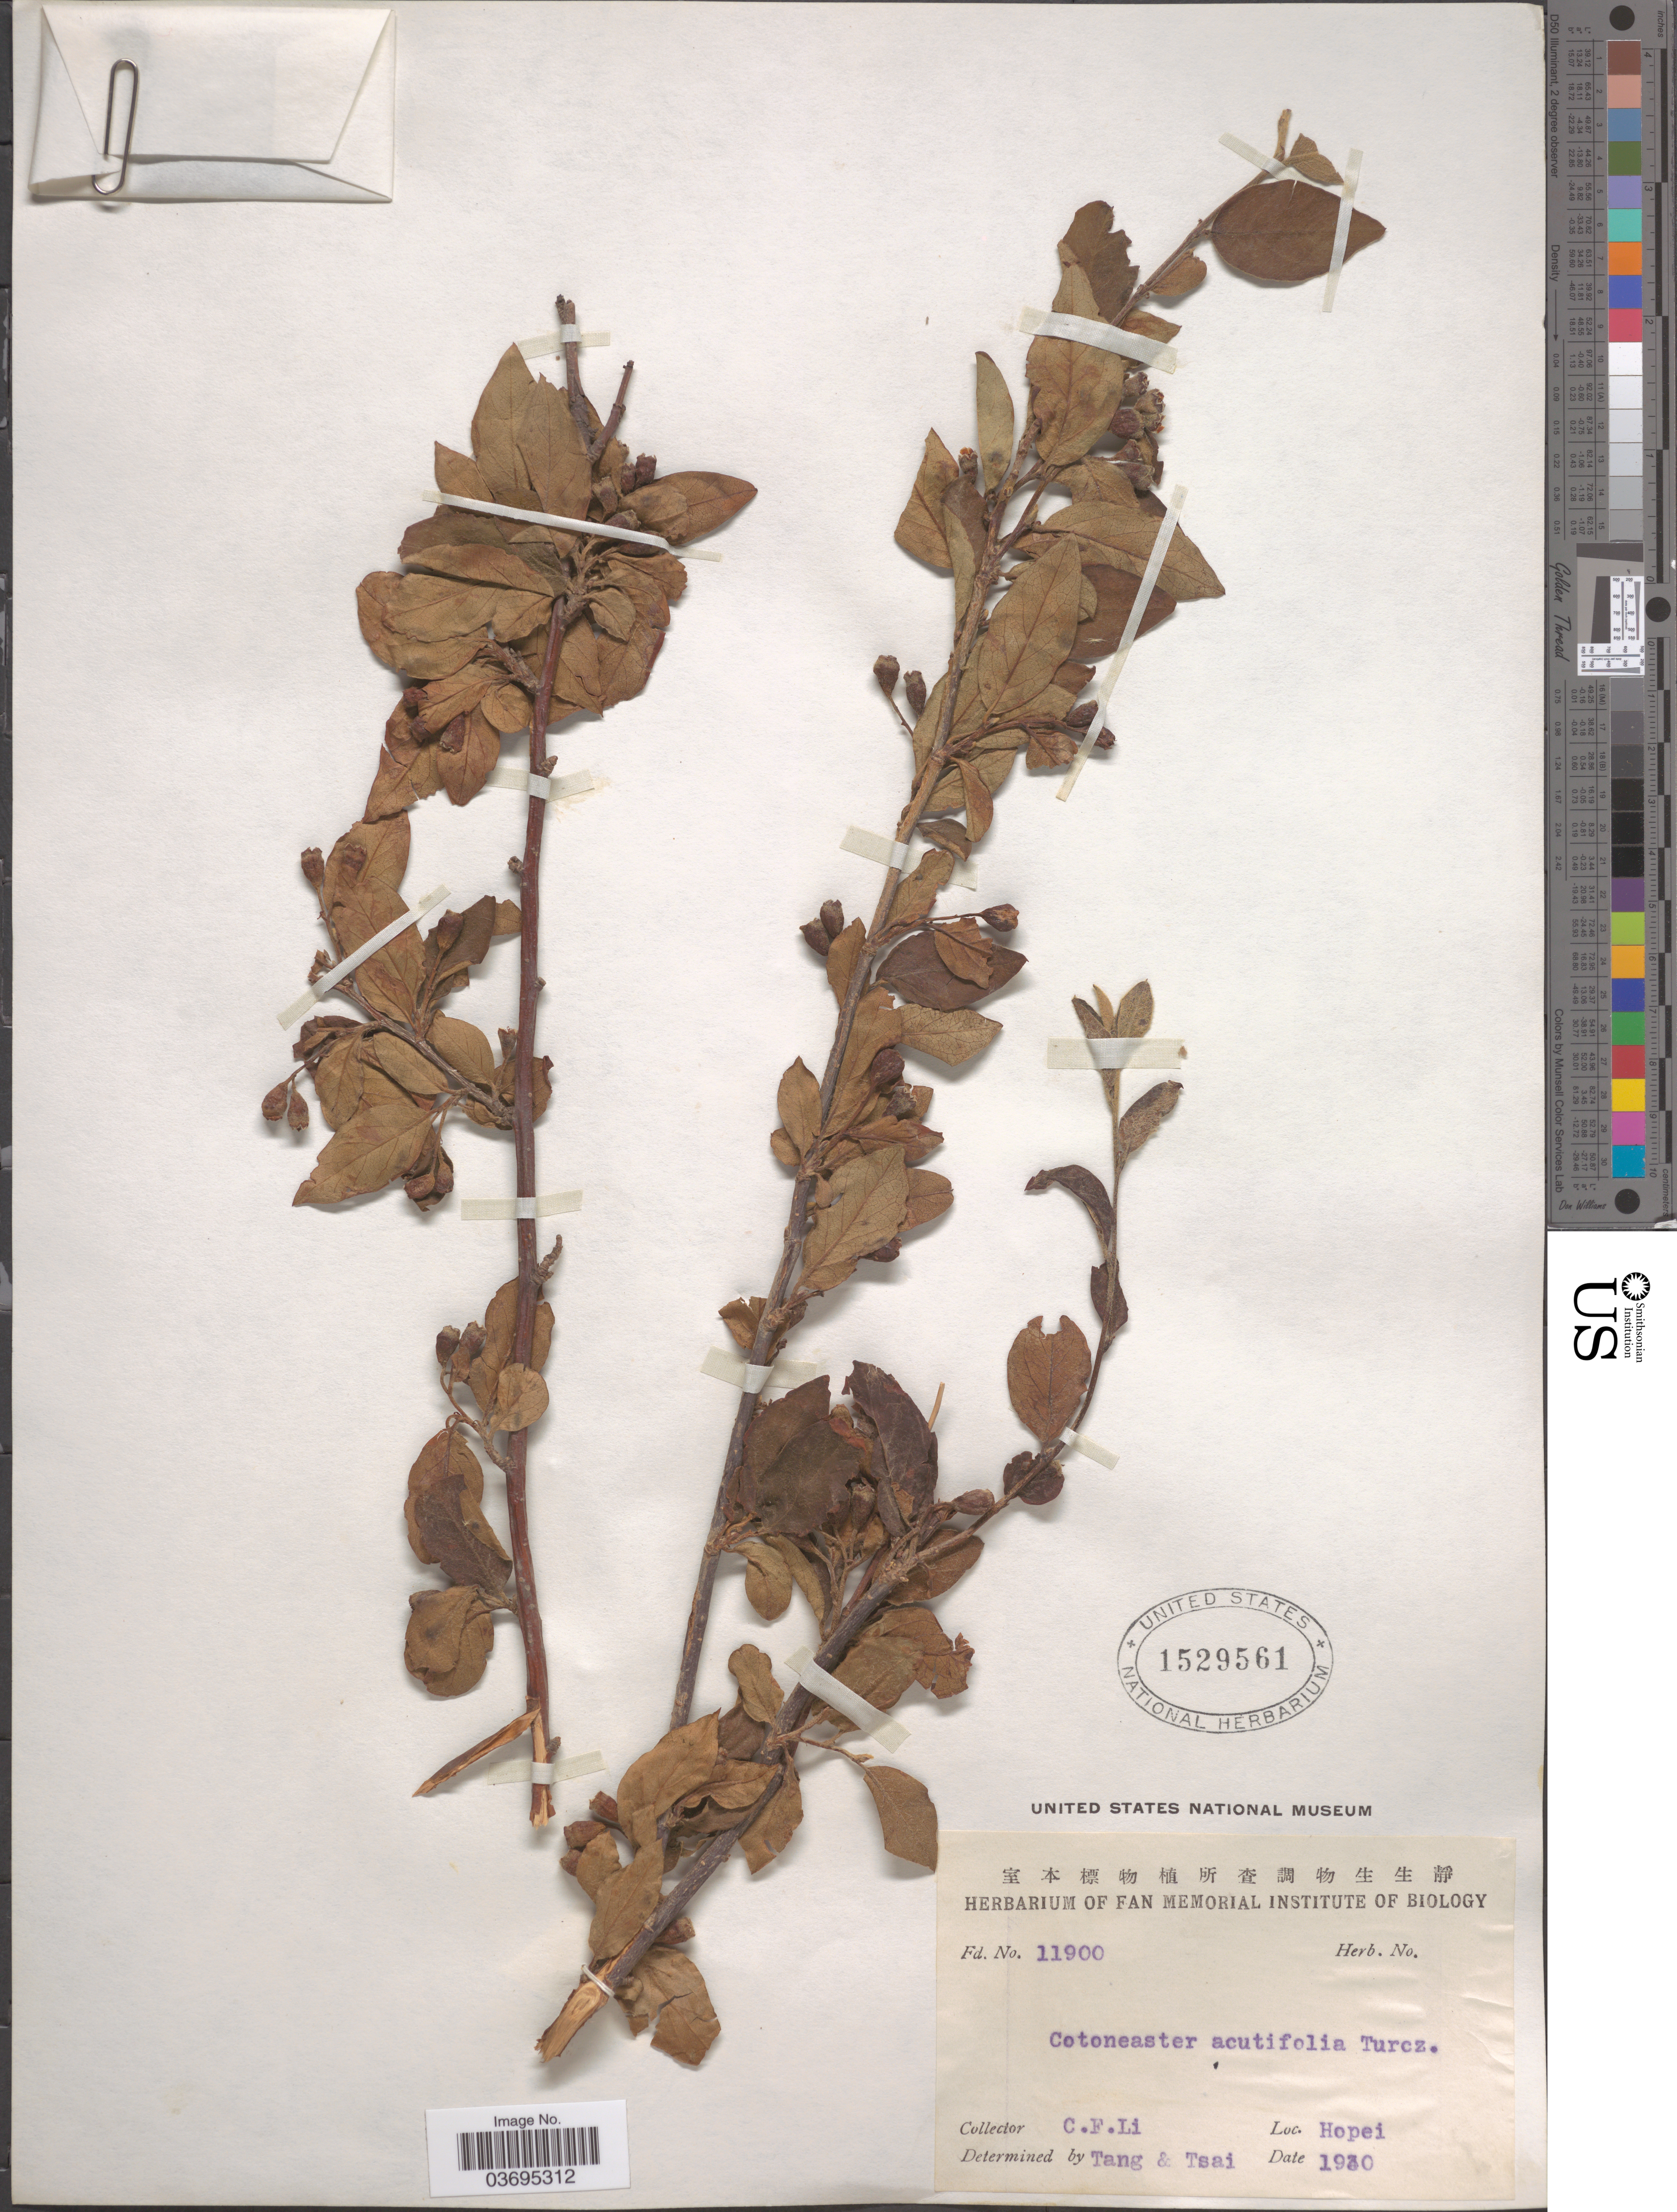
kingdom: Plantae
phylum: Tracheophyta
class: Magnoliopsida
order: Rosales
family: Rosaceae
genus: Cotoneaster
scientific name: Cotoneaster acutifolius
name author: Turcz.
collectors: C. F. Li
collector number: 11900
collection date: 1930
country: China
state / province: Hebei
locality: Hopei.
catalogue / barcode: US 1529561